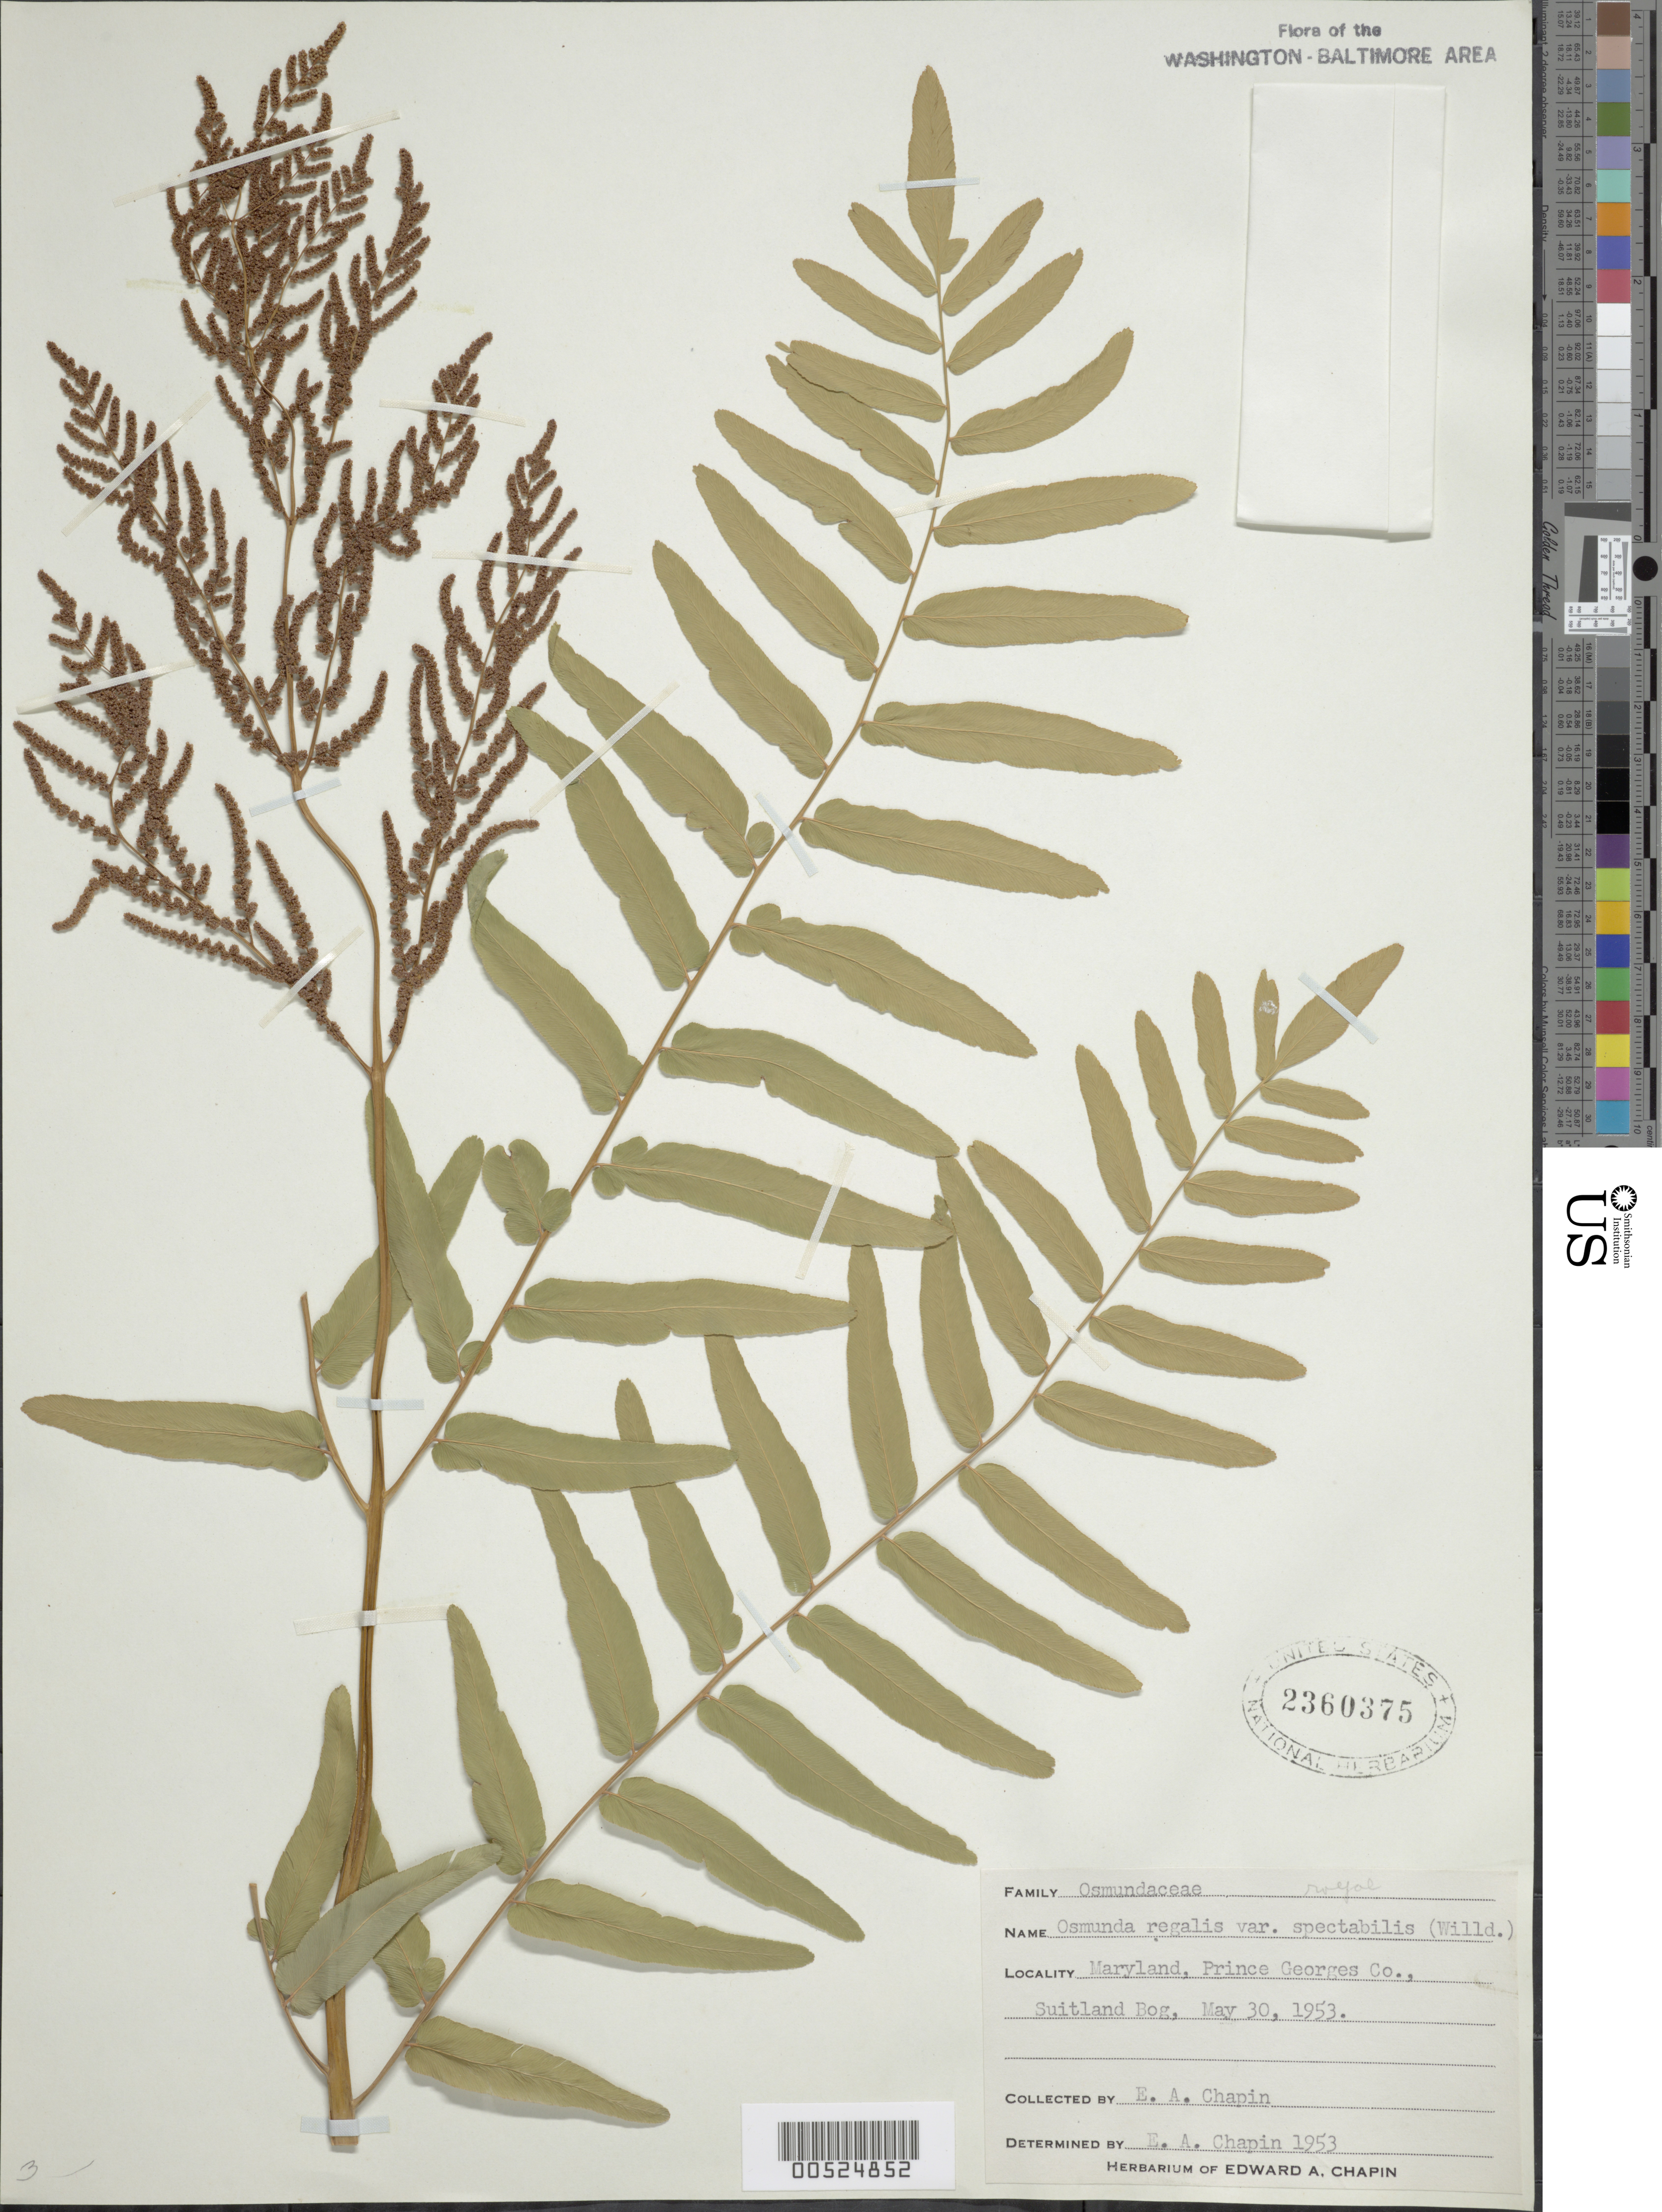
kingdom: Plantae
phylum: Tracheophyta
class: Polypodiopsida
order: Osmundales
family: Osmundaceae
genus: Osmunda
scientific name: Osmunda regalis var. spectabilis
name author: (Willd.) A. Gray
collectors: E. Chapin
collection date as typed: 30 May 1953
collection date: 1953-05-30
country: United States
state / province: Maryland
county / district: Prince George's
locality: Suitland Bog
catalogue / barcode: US 2360375